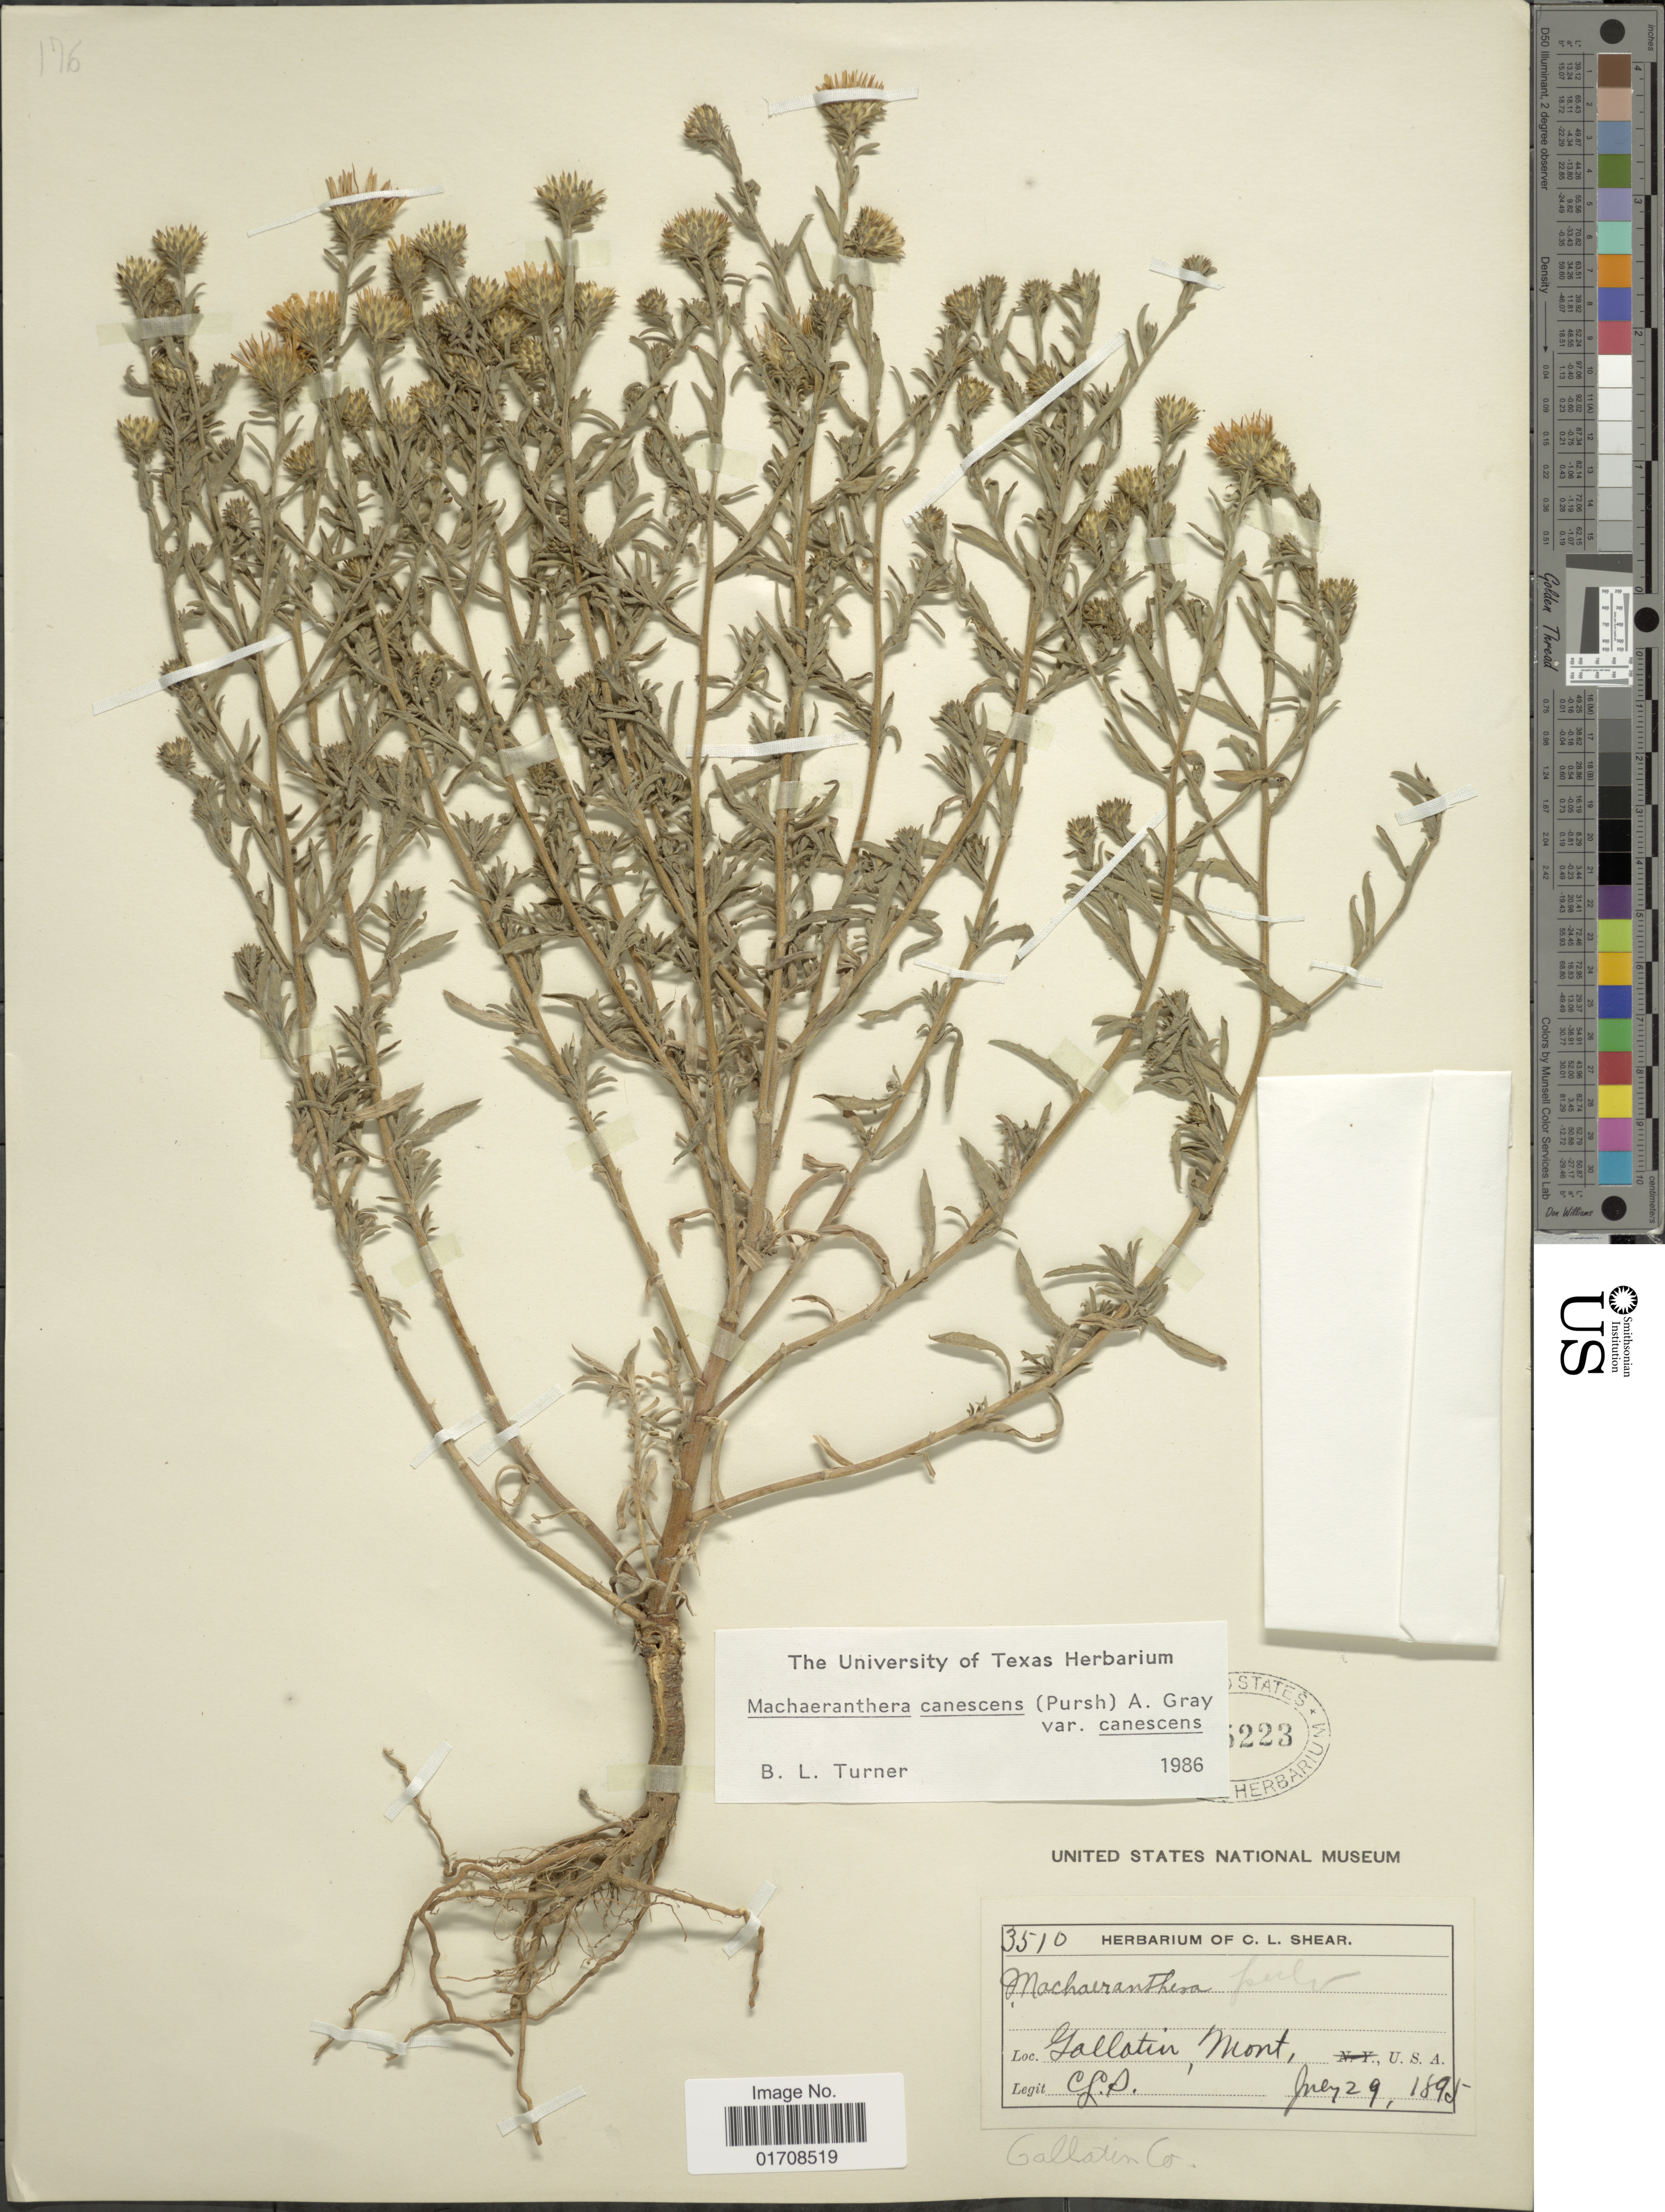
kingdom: Plantae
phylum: Tracheophyta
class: Magnoliopsida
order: Asterales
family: Asteraceae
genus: Machaeranthera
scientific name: Machaeranthera canescens var. canescens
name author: (Pursh) A. Gray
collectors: C. L. Shear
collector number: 3510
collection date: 1895-07-29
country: United States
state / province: Montana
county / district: Gallatin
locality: Gallatin